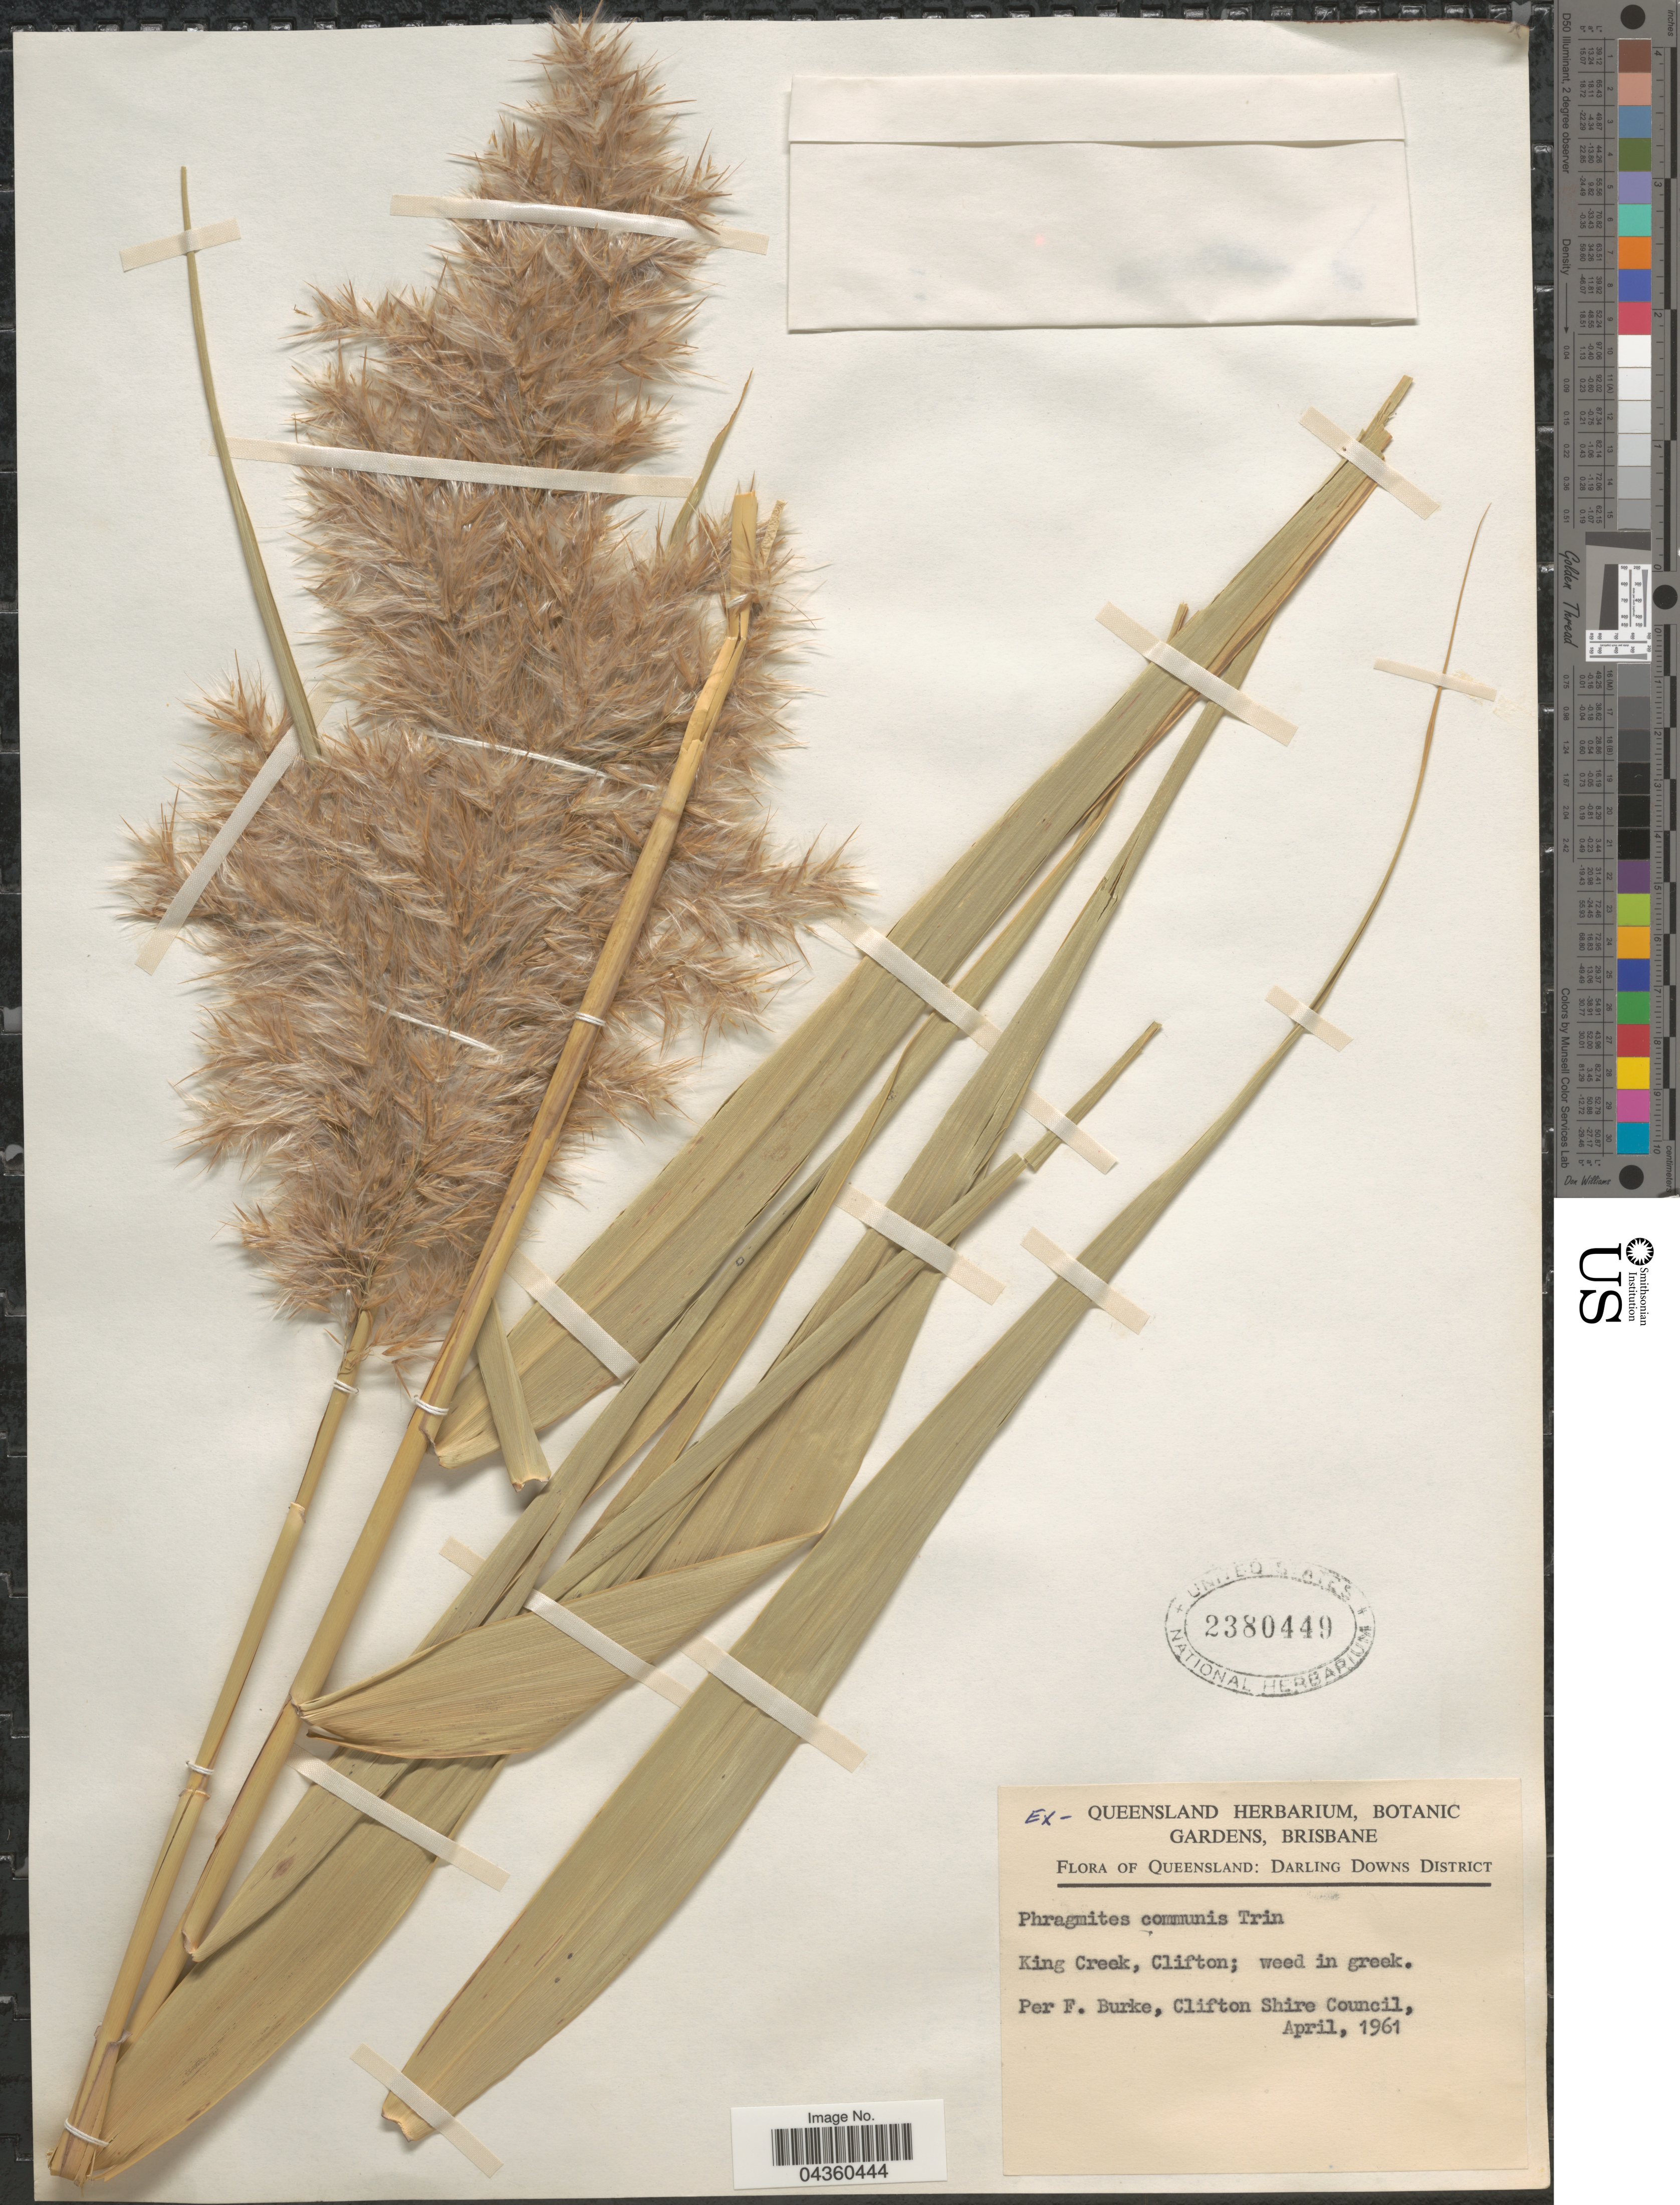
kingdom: Plantae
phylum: Tracheophyta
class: Liliopsida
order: Poales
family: Poaceae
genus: Phragmites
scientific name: Phragmites australis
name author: (Cav.) Trin. ex Steud.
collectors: P. Burke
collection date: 1961-04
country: Australia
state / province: Queensland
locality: Darling Downs District. King Creek, Clifton.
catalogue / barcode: US 2380449